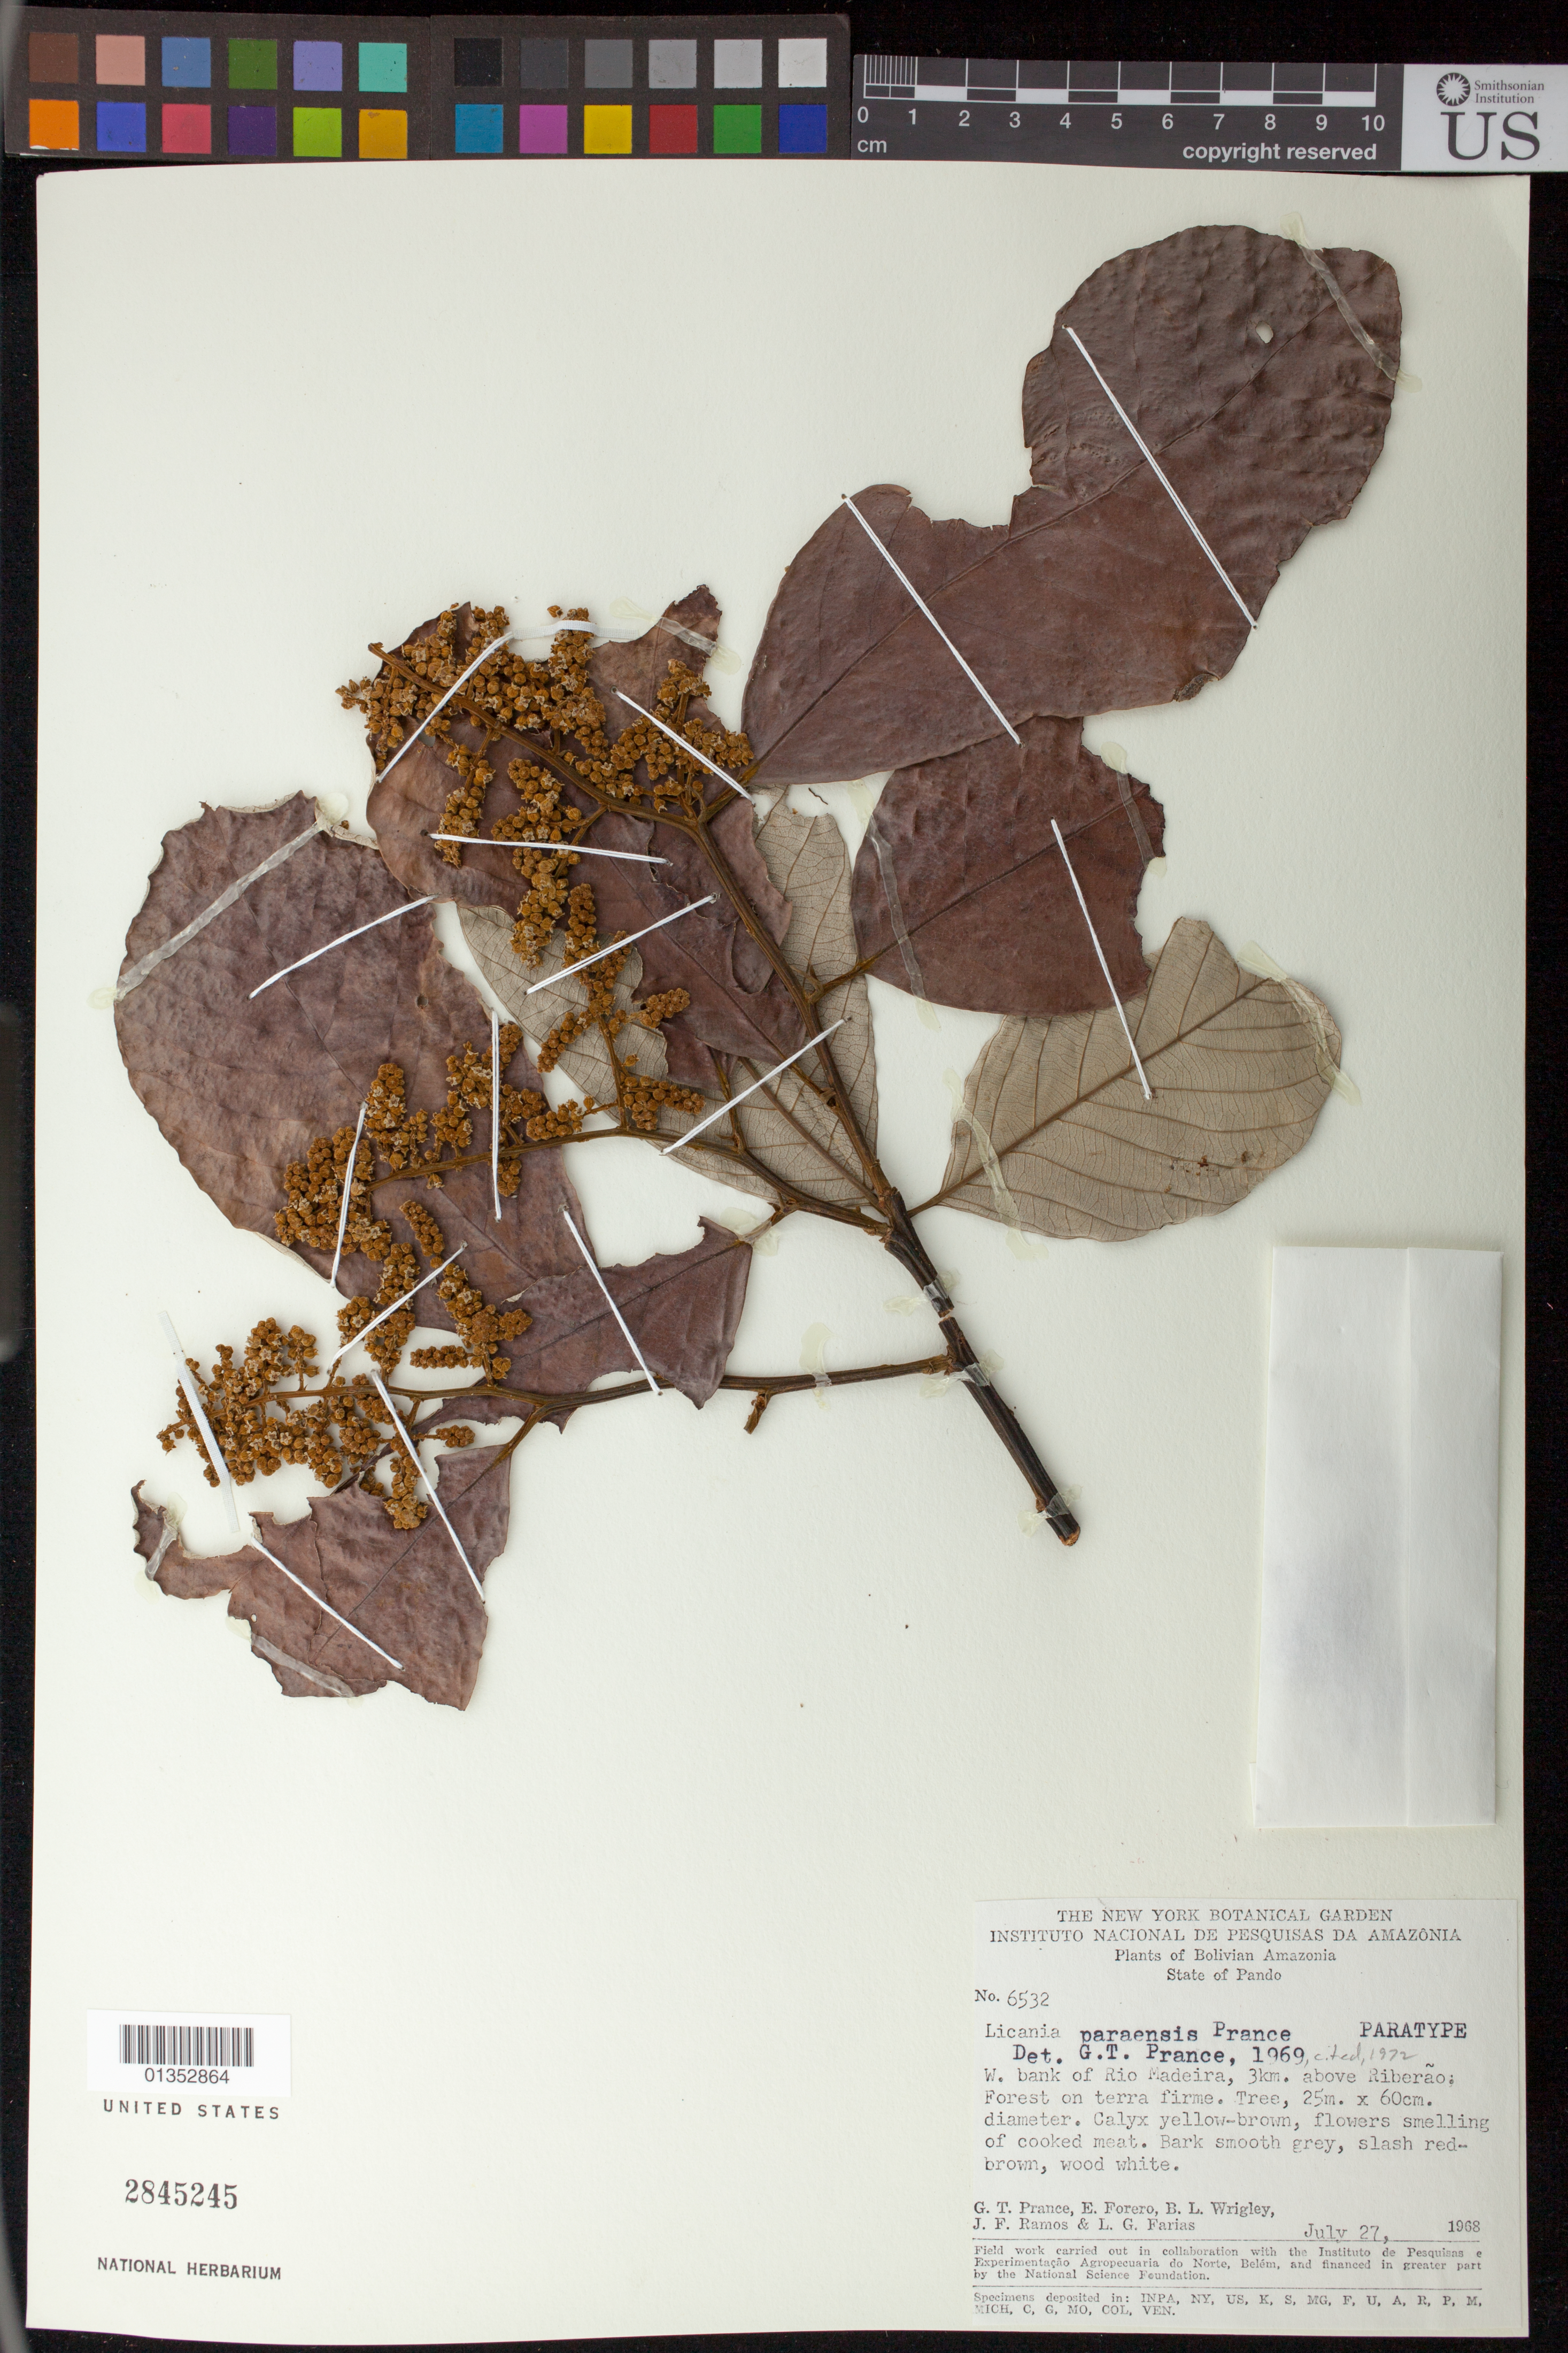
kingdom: Plantae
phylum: Tracheophyta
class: Magnoliopsida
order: Malpighiales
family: Chrysobalanaceae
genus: Licania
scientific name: Licania paraensis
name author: Prance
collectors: G. T. Prance, E. Forero, B. L. Wrigley, J. F. Ramos & L. G. Farias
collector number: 6532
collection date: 1968-07-27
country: Bolivia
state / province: Pando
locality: State of Pando. W bank of Rio Madeira, 3 km above Riberão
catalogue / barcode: US 2845245